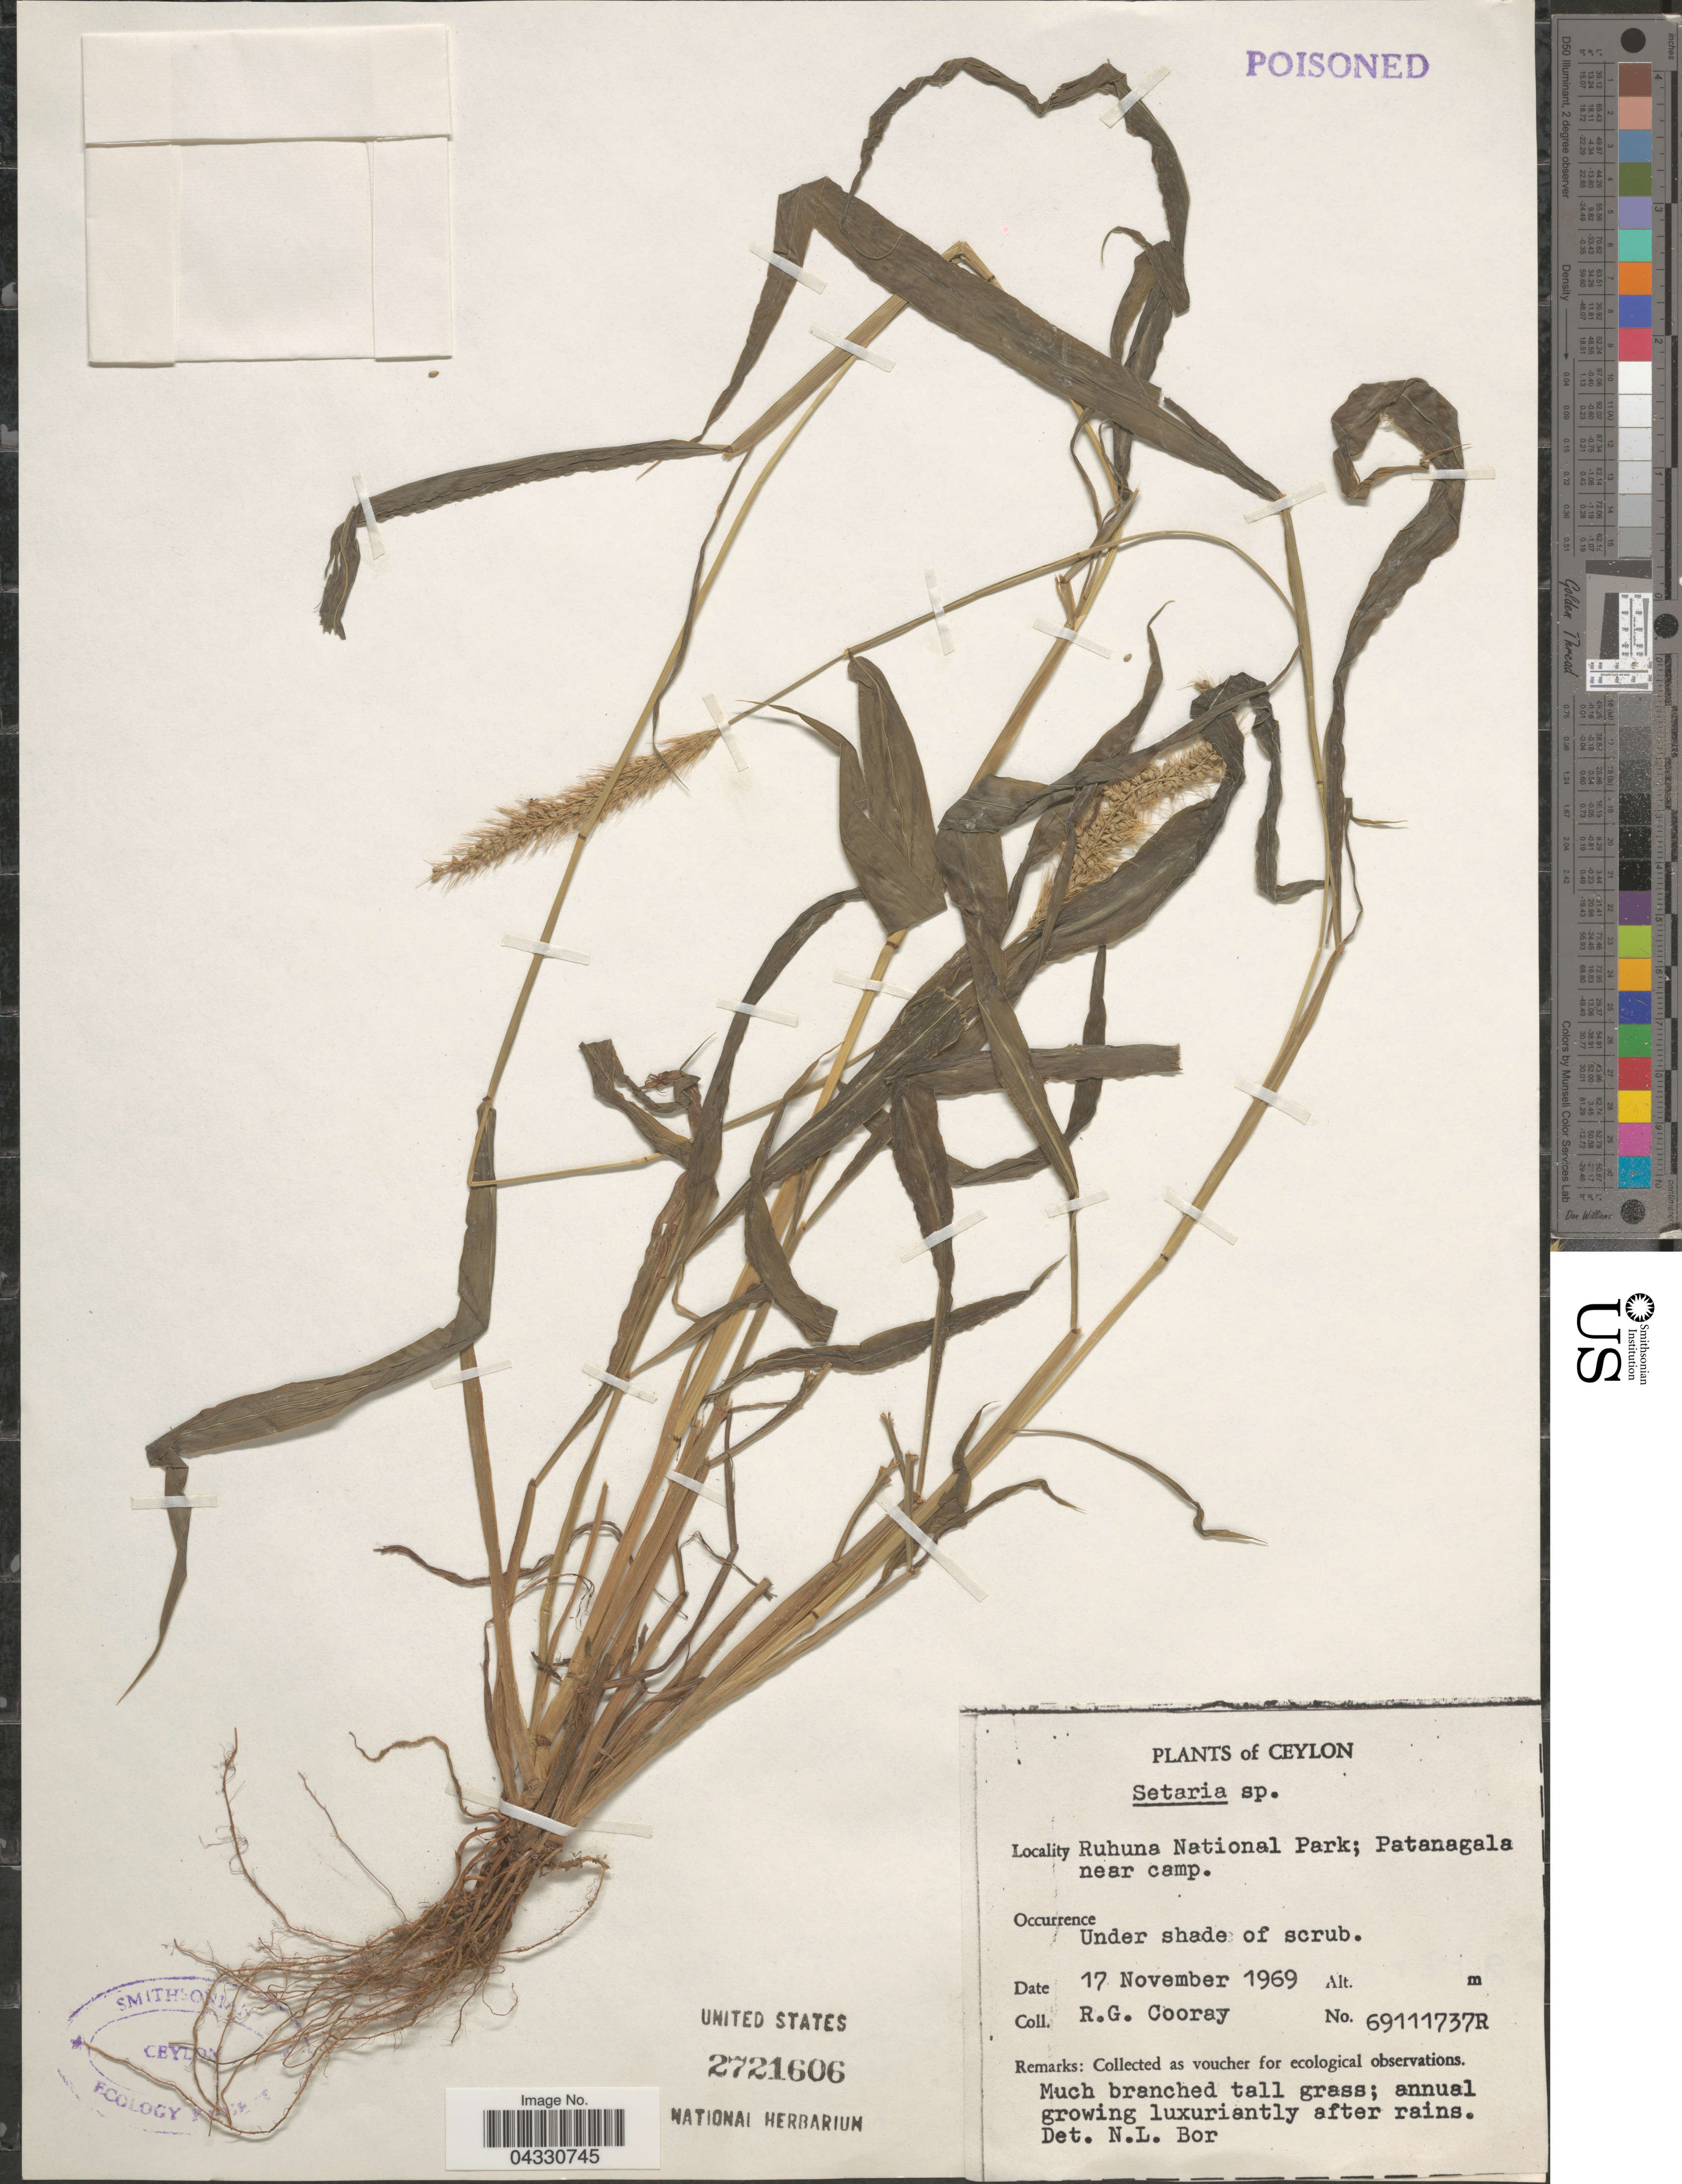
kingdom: Plantae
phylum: Tracheophyta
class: Liliopsida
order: Poales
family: Poaceae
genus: Setaria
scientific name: Setaria sp.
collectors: R. Cooray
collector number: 69111737R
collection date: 1969-11-17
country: Sri Lanka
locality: Ceylon. Ruhuna National Park; Patanagala near camp.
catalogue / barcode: US 2721606